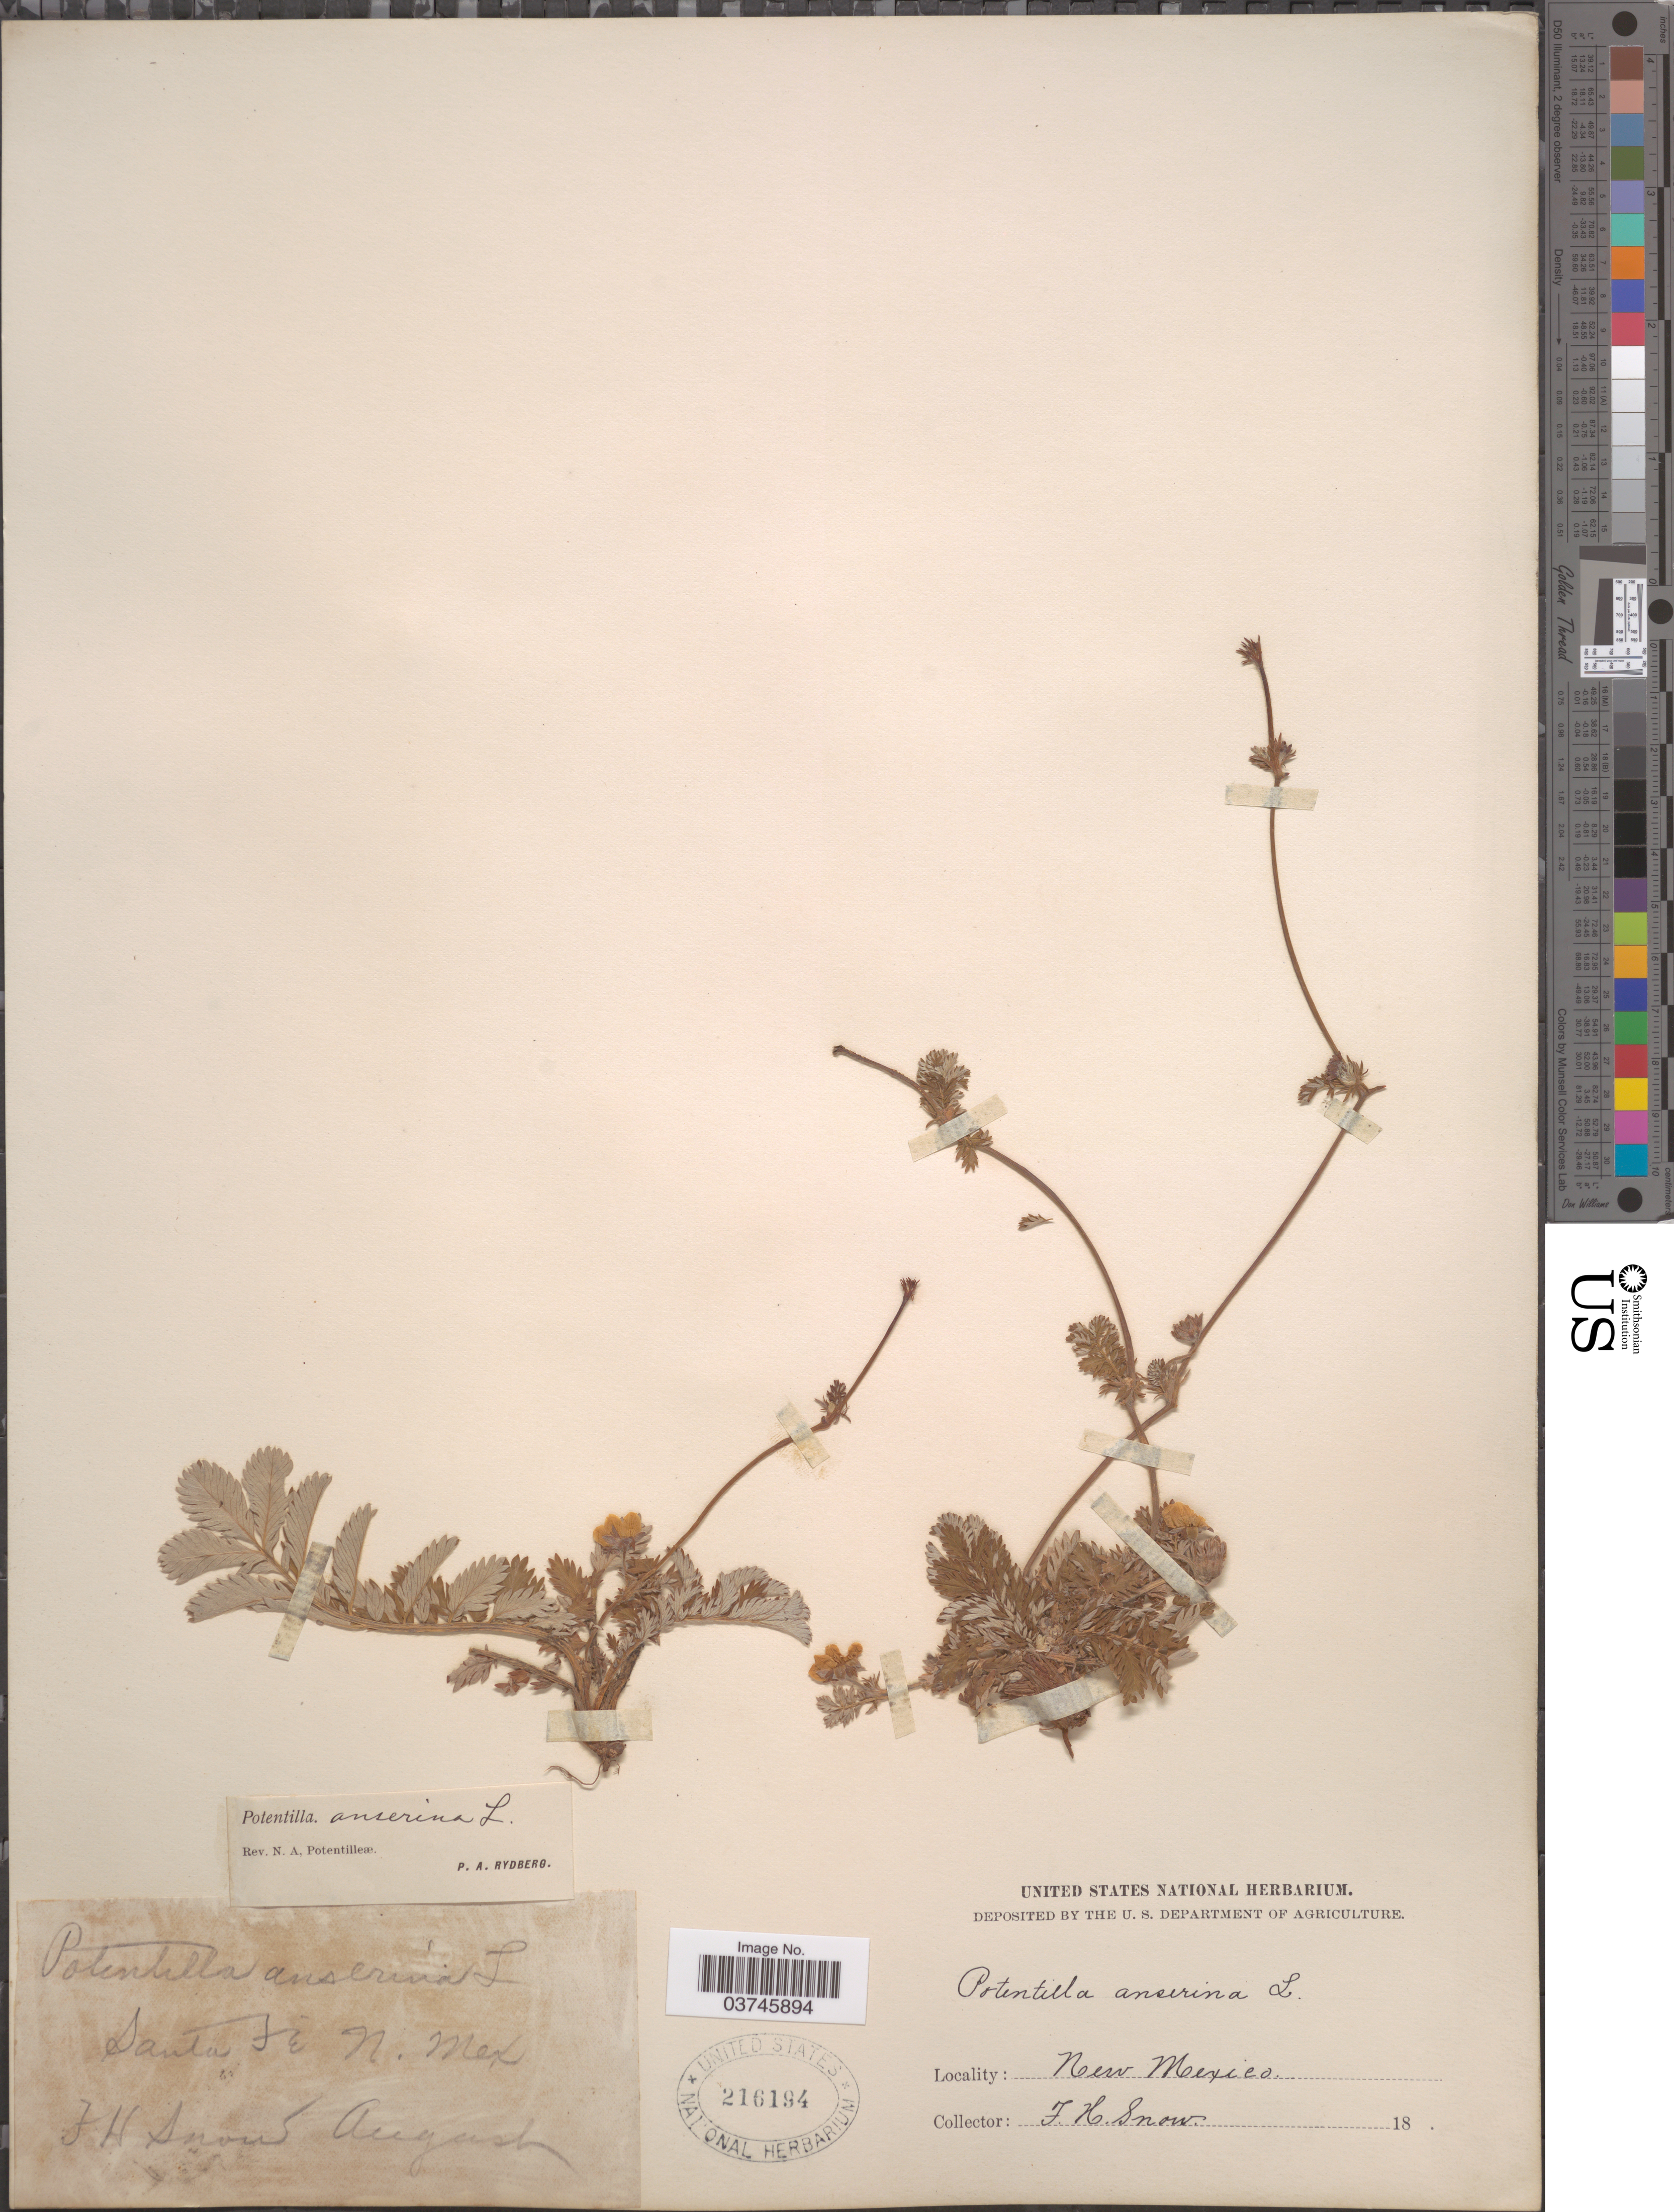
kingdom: Plantae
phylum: Tracheophyta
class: Magnoliopsida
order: Rosales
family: Rosaceae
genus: Argentina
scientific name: Argentina anserina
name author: (L.) Rydb.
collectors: F. H. Snow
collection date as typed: August 18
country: United States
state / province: New Mexico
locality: Santa Fe.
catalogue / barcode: US 216194